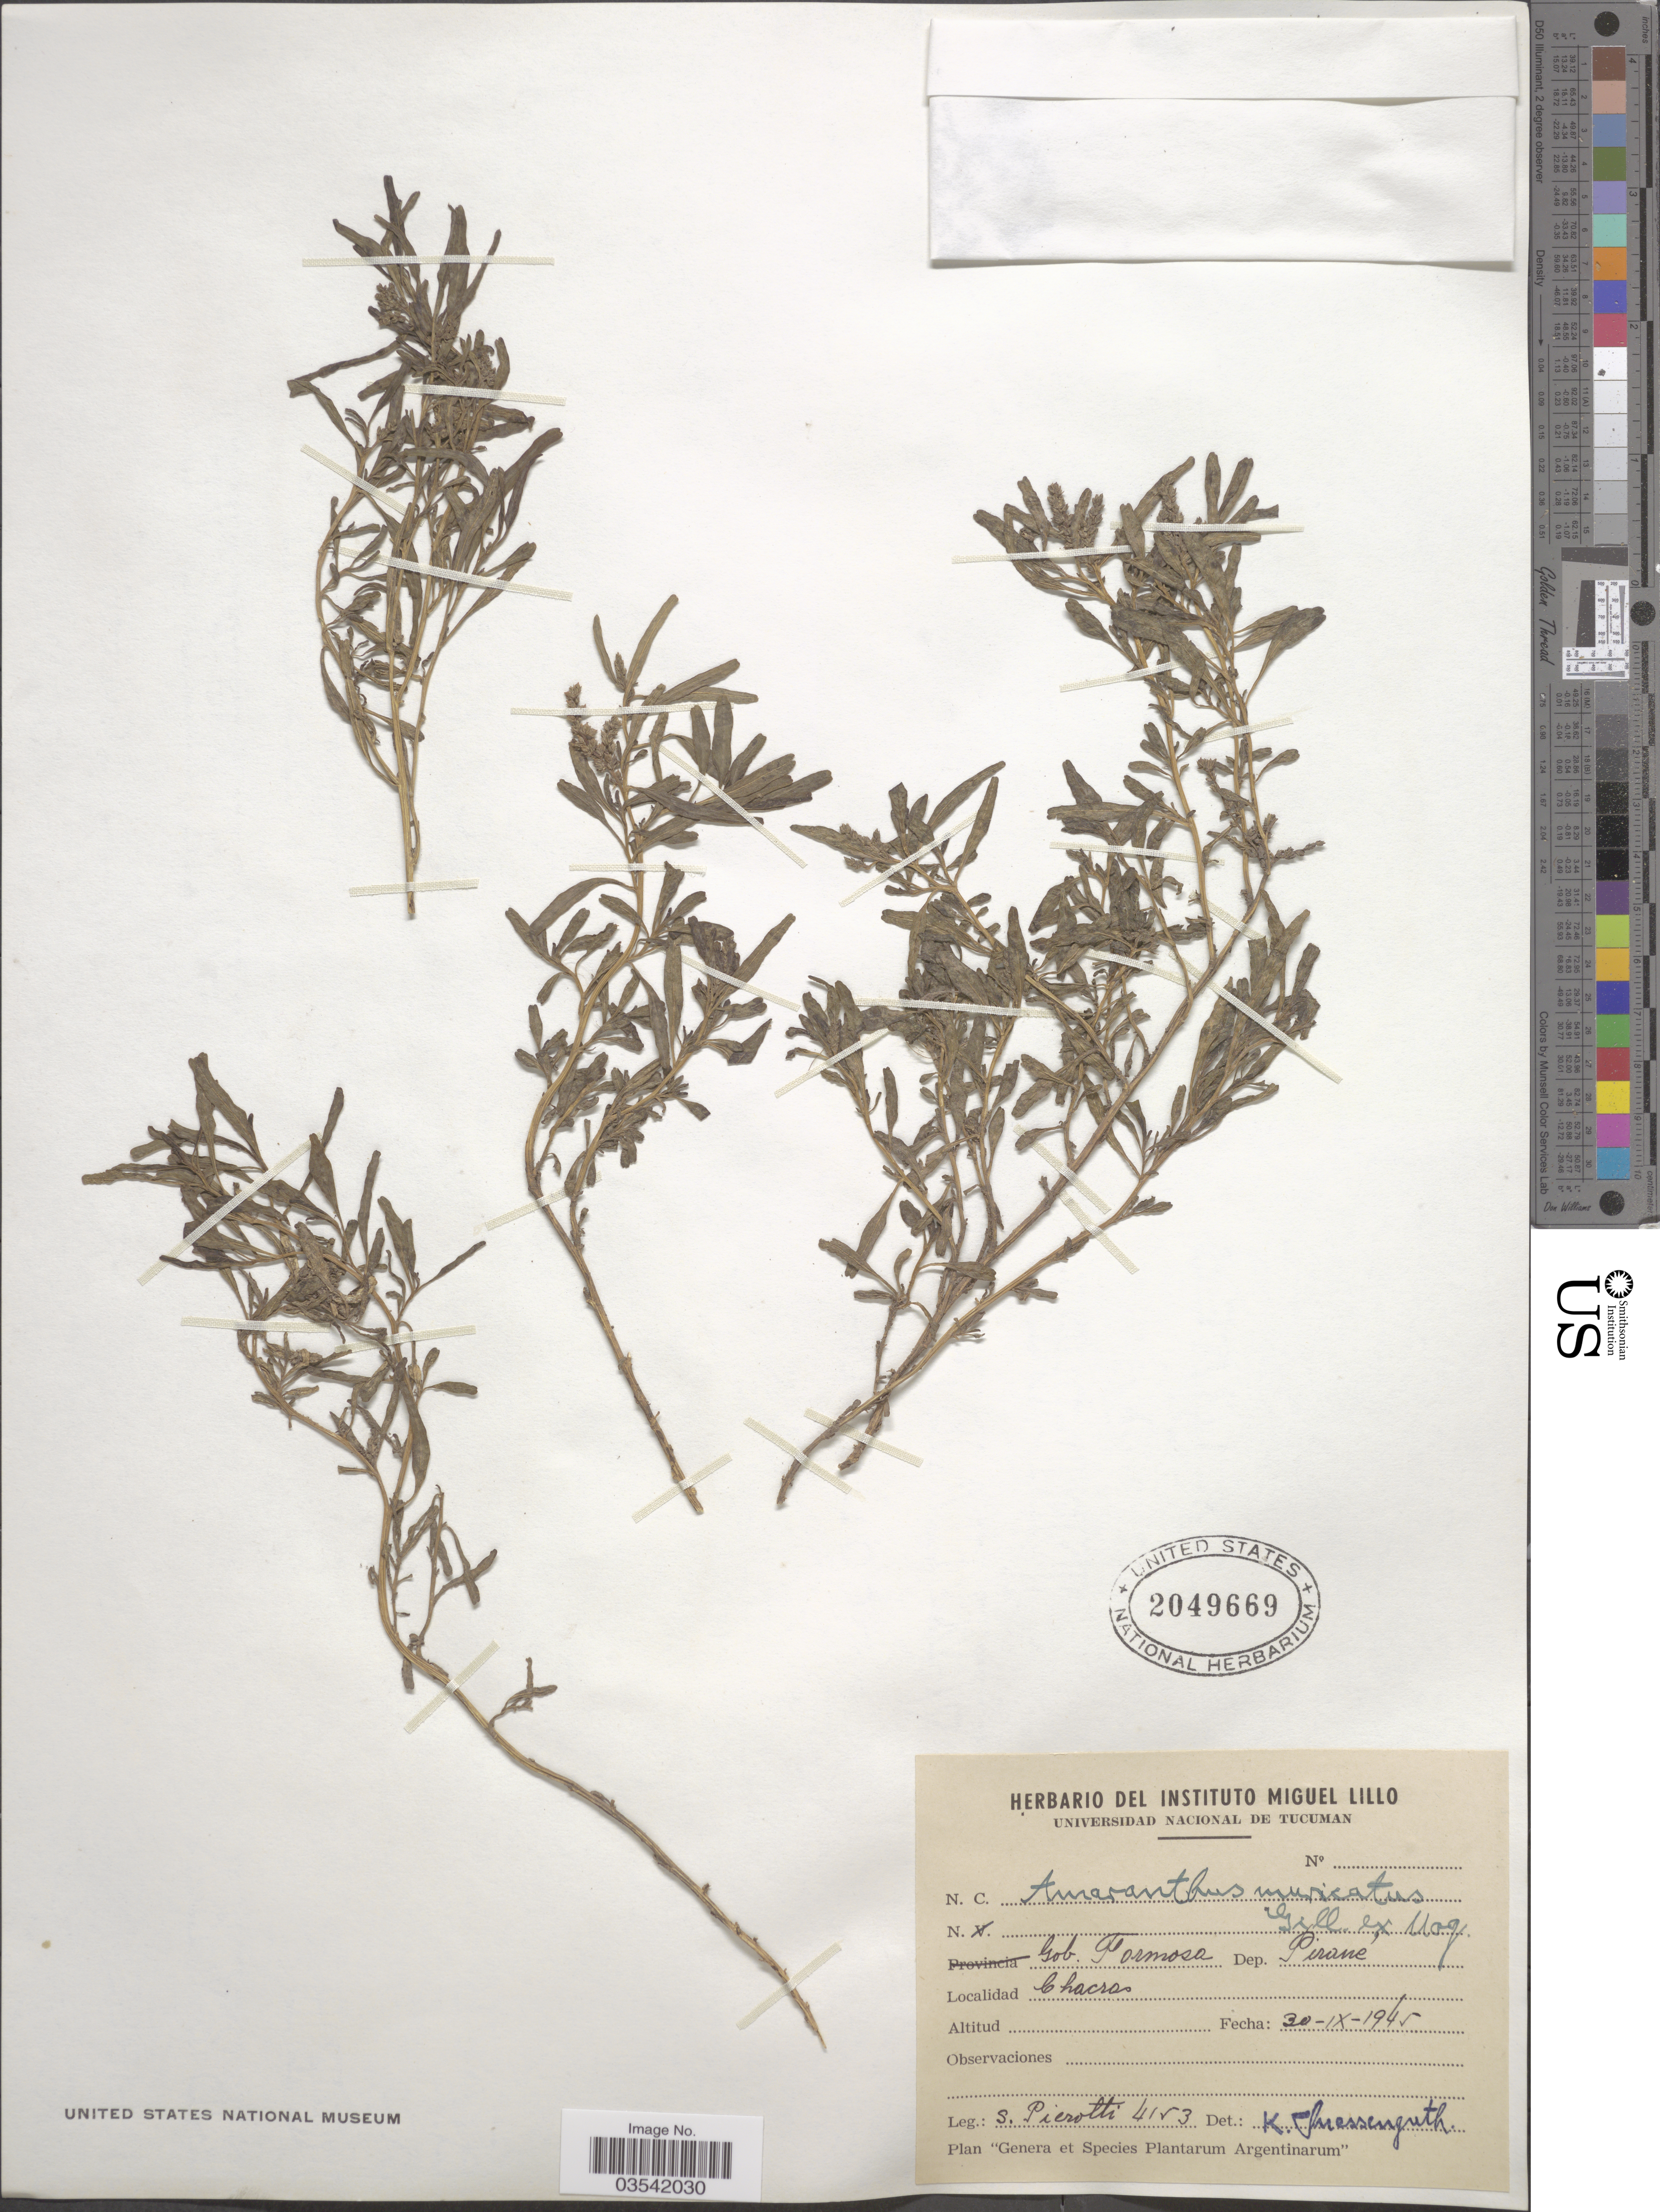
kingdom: Plantae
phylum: Tracheophyta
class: Magnoliopsida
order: Caryophyllales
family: Amaranthaceae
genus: Amaranthus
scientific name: Amaranthus muricatus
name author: (Moq.) Hieron.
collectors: S. A. Pierotti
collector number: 4153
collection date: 1945-09-30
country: Argentina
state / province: Formosa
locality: Gob. Formosa. Dep. Pirané. Chacras.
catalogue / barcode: US 2049669